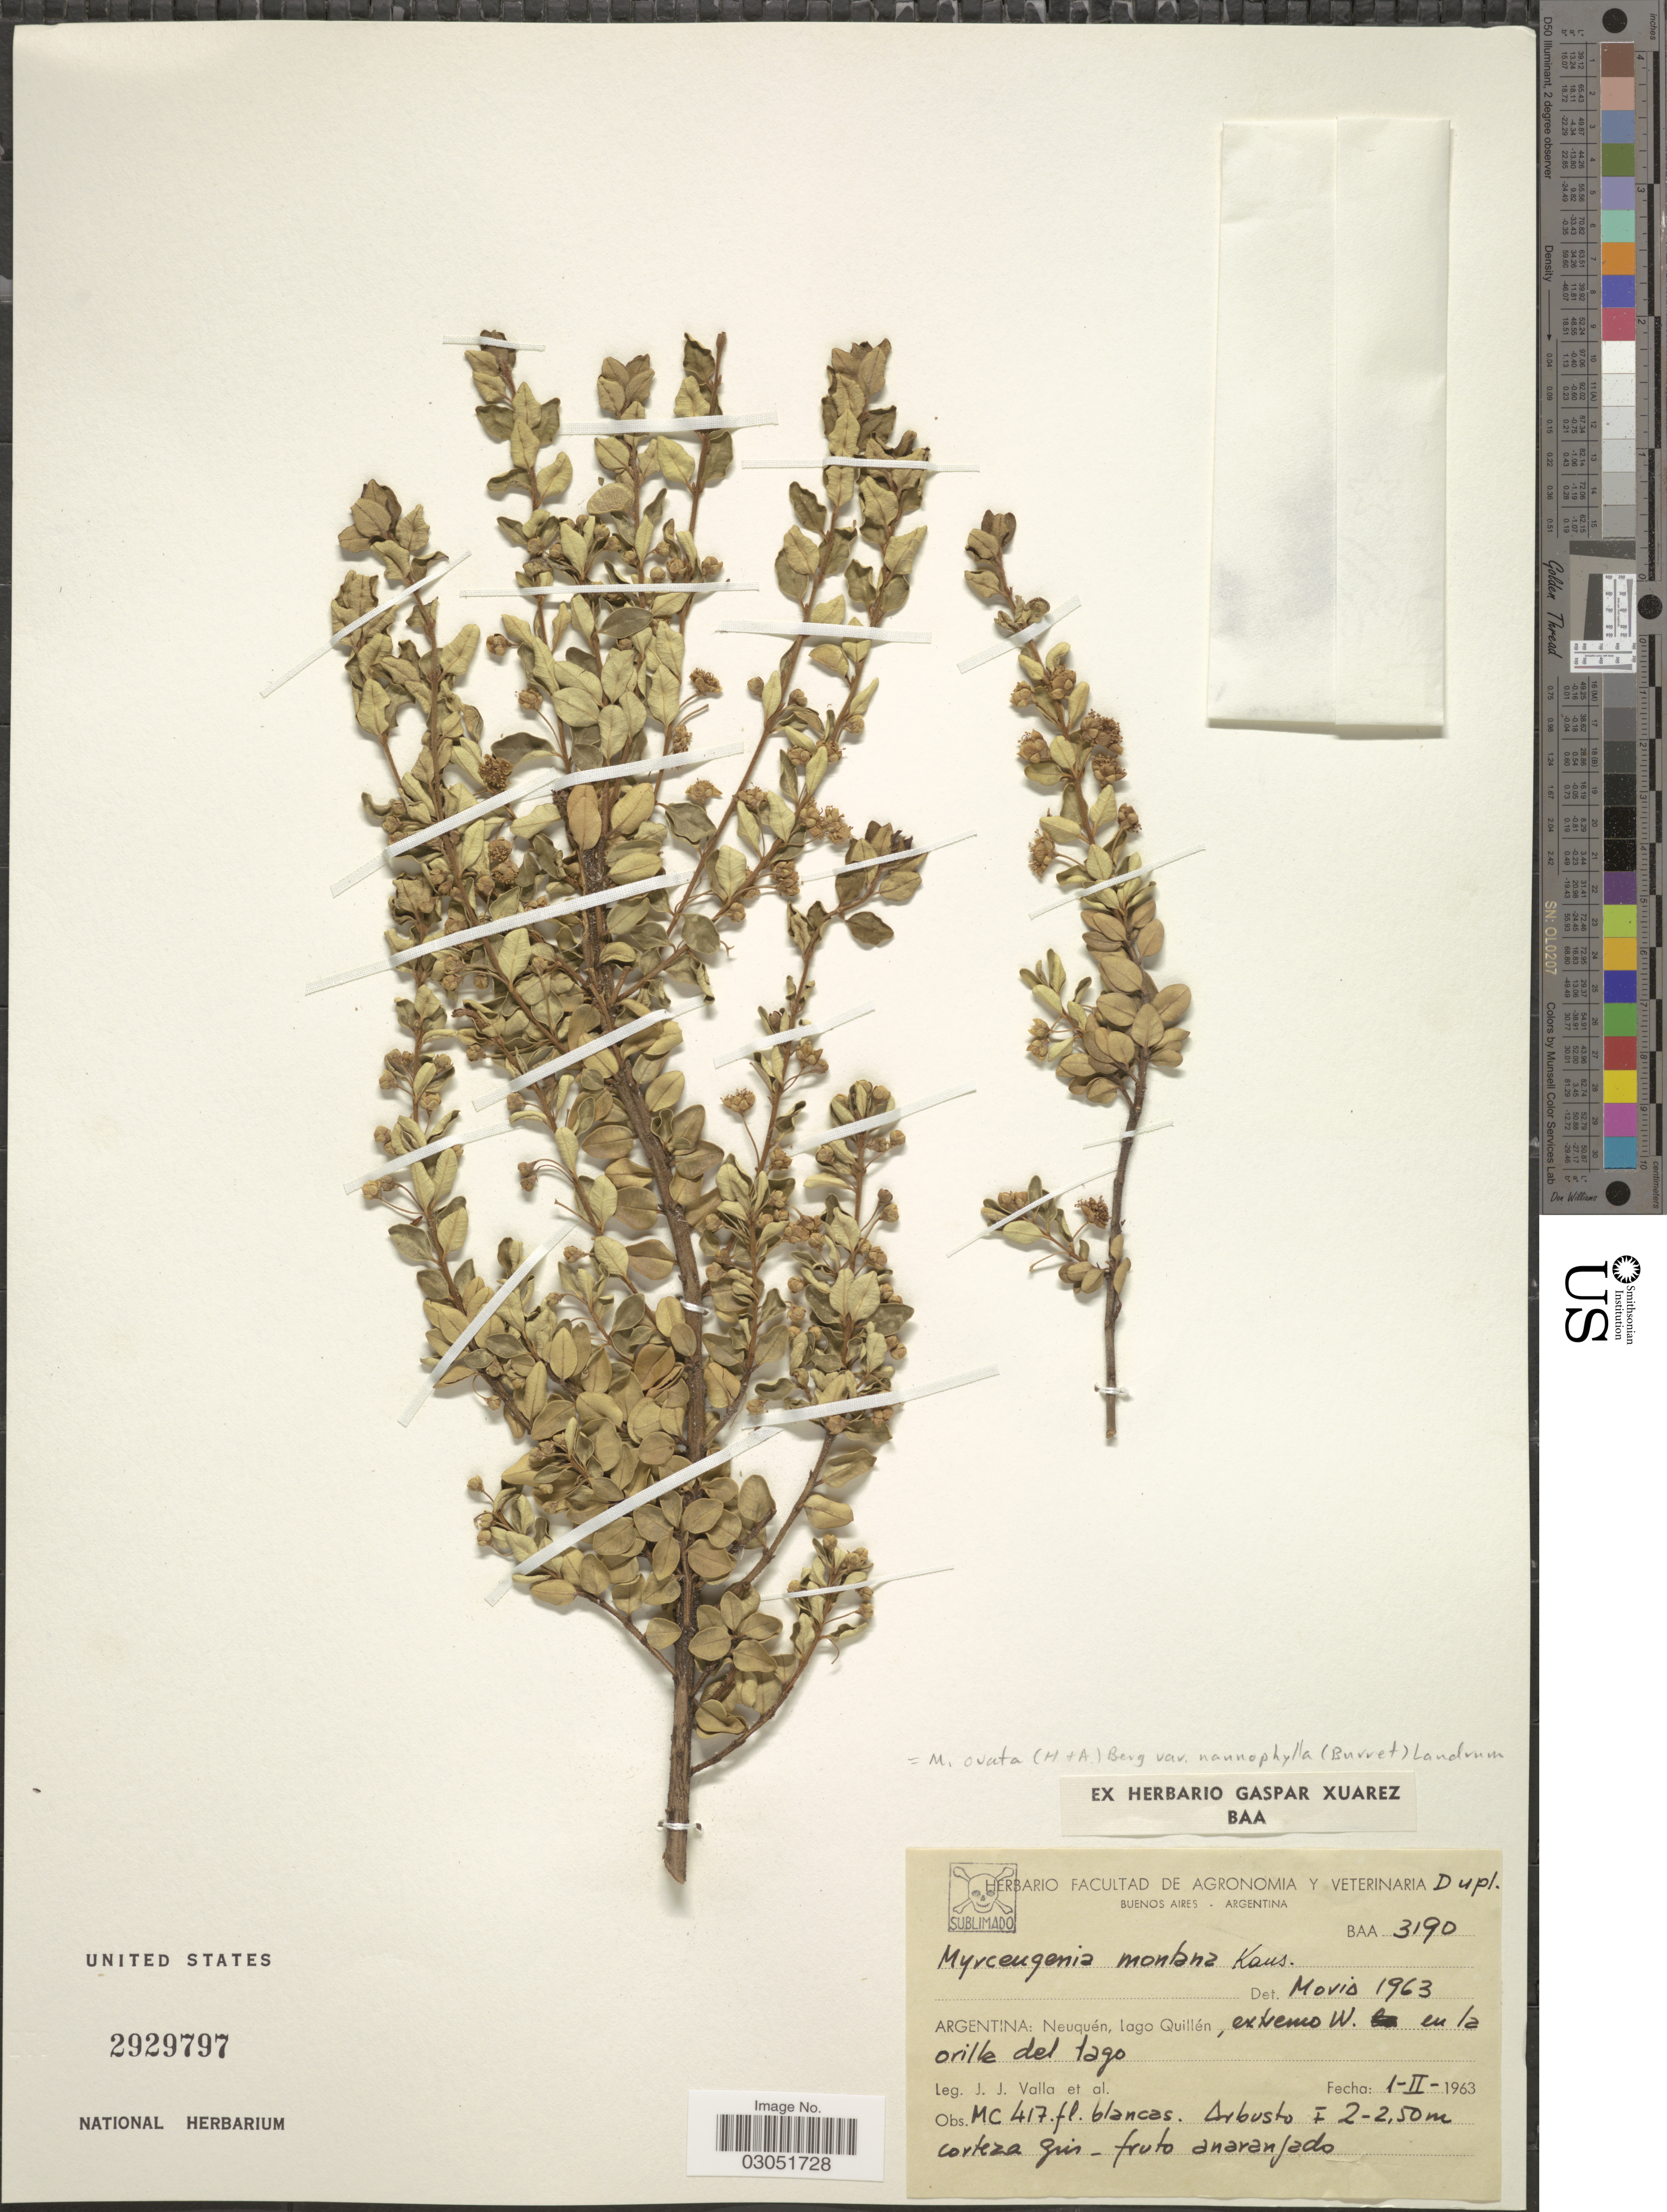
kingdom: Plantae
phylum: Tracheophyta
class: Magnoliopsida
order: Myrtales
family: Myrtaceae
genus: Myrceugenia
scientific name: Myrceugenia ovata var. nannophylla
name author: (Burret) Landrum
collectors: J. Valla & et al.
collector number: BAA 3190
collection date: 1963-02-01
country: Argentina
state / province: Neuquen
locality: Lago Quillén, extremo W. en la orilla del lago.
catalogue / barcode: US 2929797